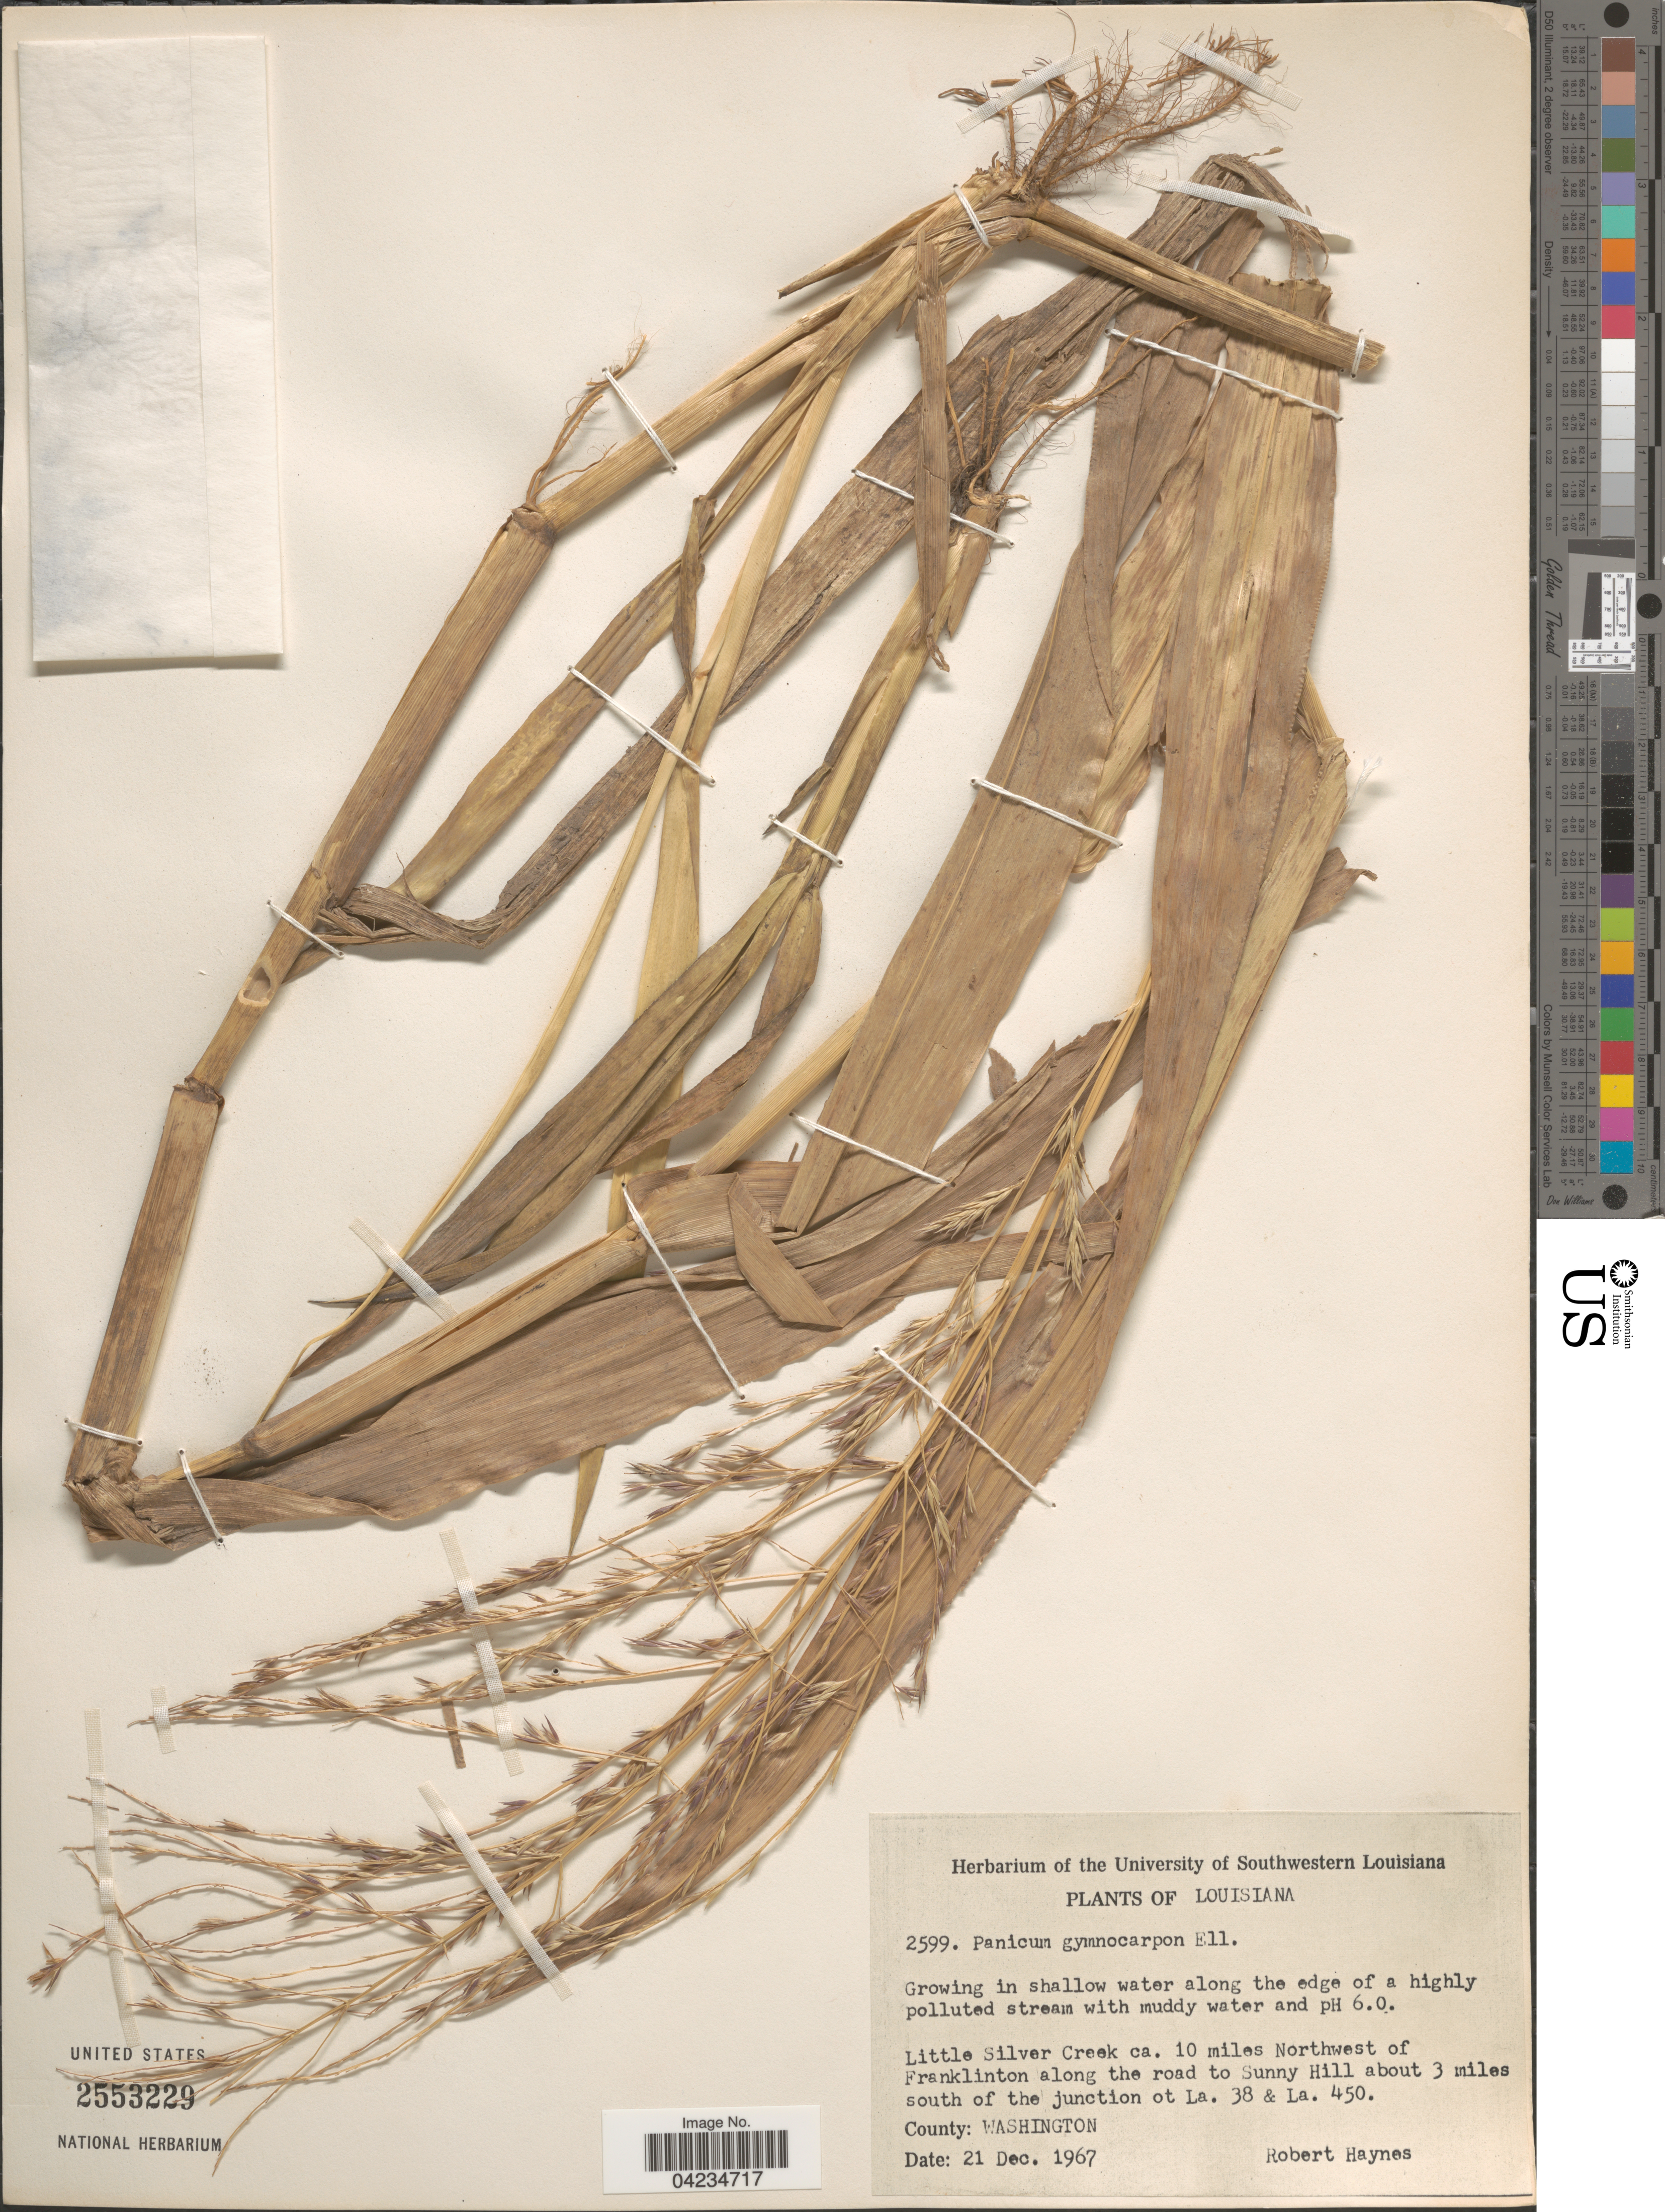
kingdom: Plantae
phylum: Tracheophyta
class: Liliopsida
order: Poales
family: Poaceae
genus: Phanopyrum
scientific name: Phanopyrum gymnocarpon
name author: (Elliott) Nash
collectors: R. R. Haynes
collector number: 2599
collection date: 1967-12-21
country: United States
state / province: Louisiana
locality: Little Silver Creek ca. 10 miles Northwest of Franklinton along the road to Sunny Hill about 3 miles south of the junction of La. 38 & La. 450. County: Washington.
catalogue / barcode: US 2553229